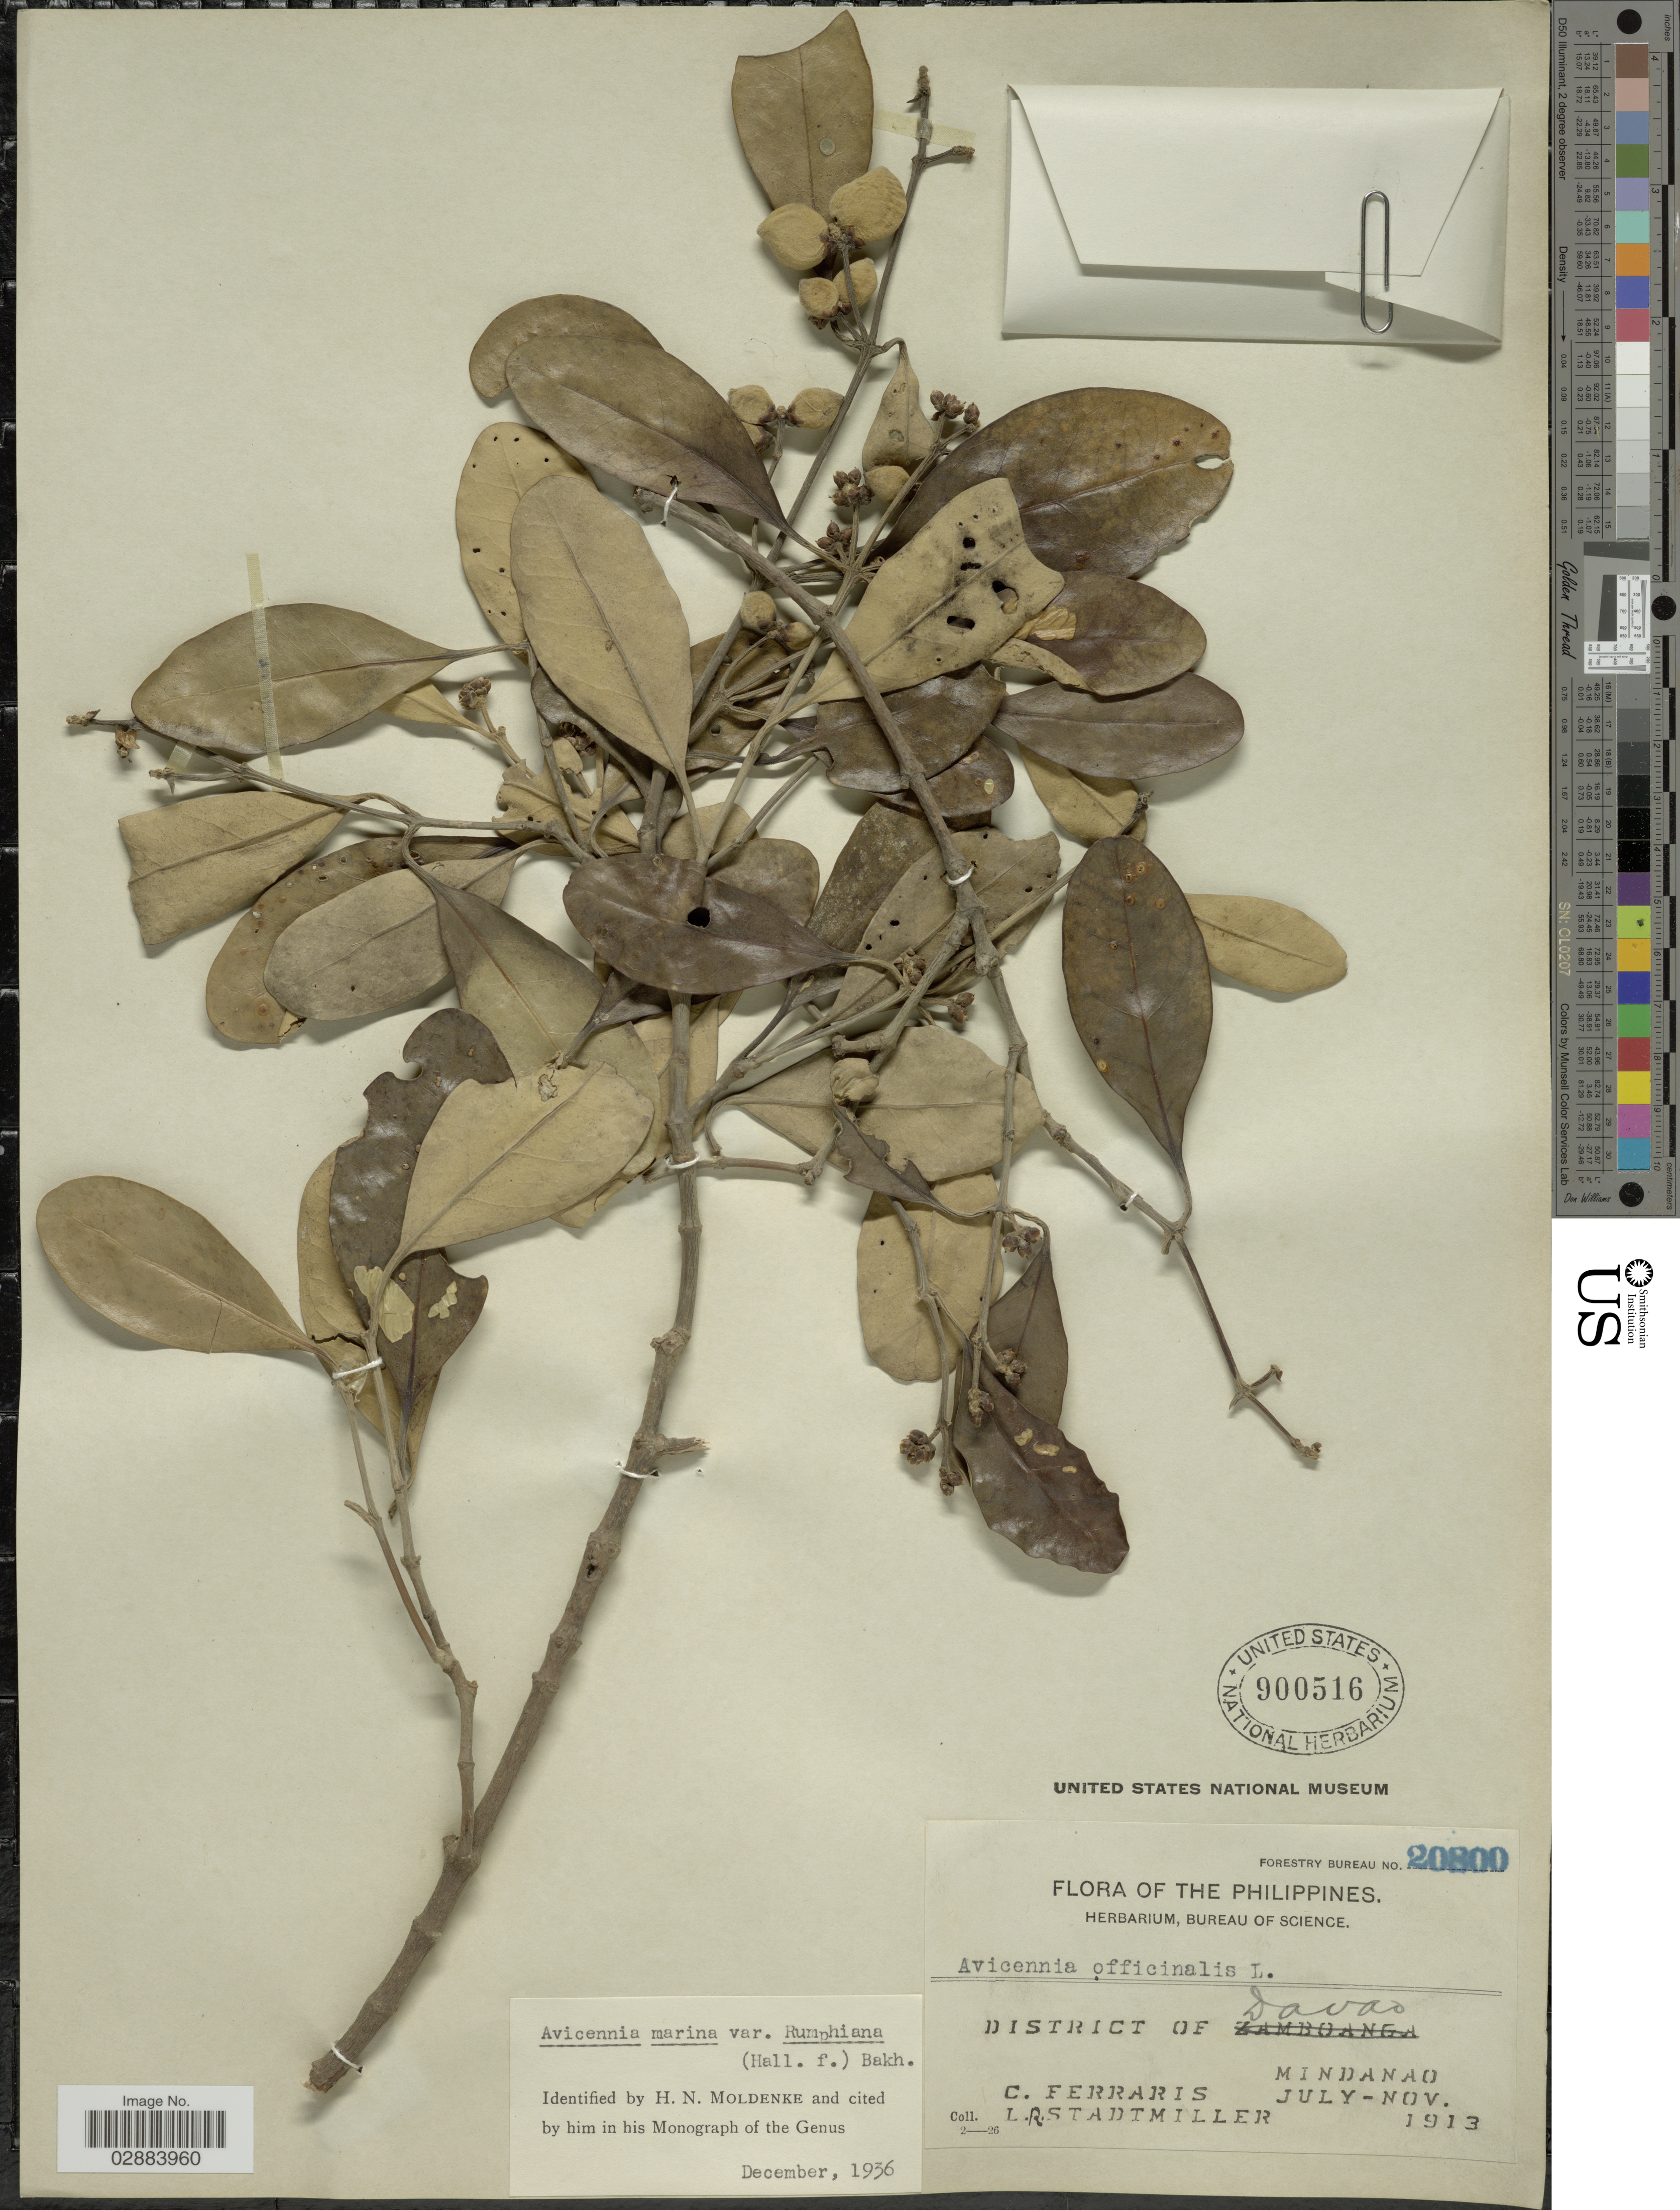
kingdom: Plantae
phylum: Tracheophyta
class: Magnoliopsida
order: Lamiales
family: Acanthaceae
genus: Avicennia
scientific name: Avicennia marina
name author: (Forssk.) Vierh.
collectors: C. Ferraris & L. Stadtmiller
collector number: Forestry Bureau 20800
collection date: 1913-07/1913-11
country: Philippines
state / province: Davao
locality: District of Davao. Mindanao.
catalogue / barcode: US 900516